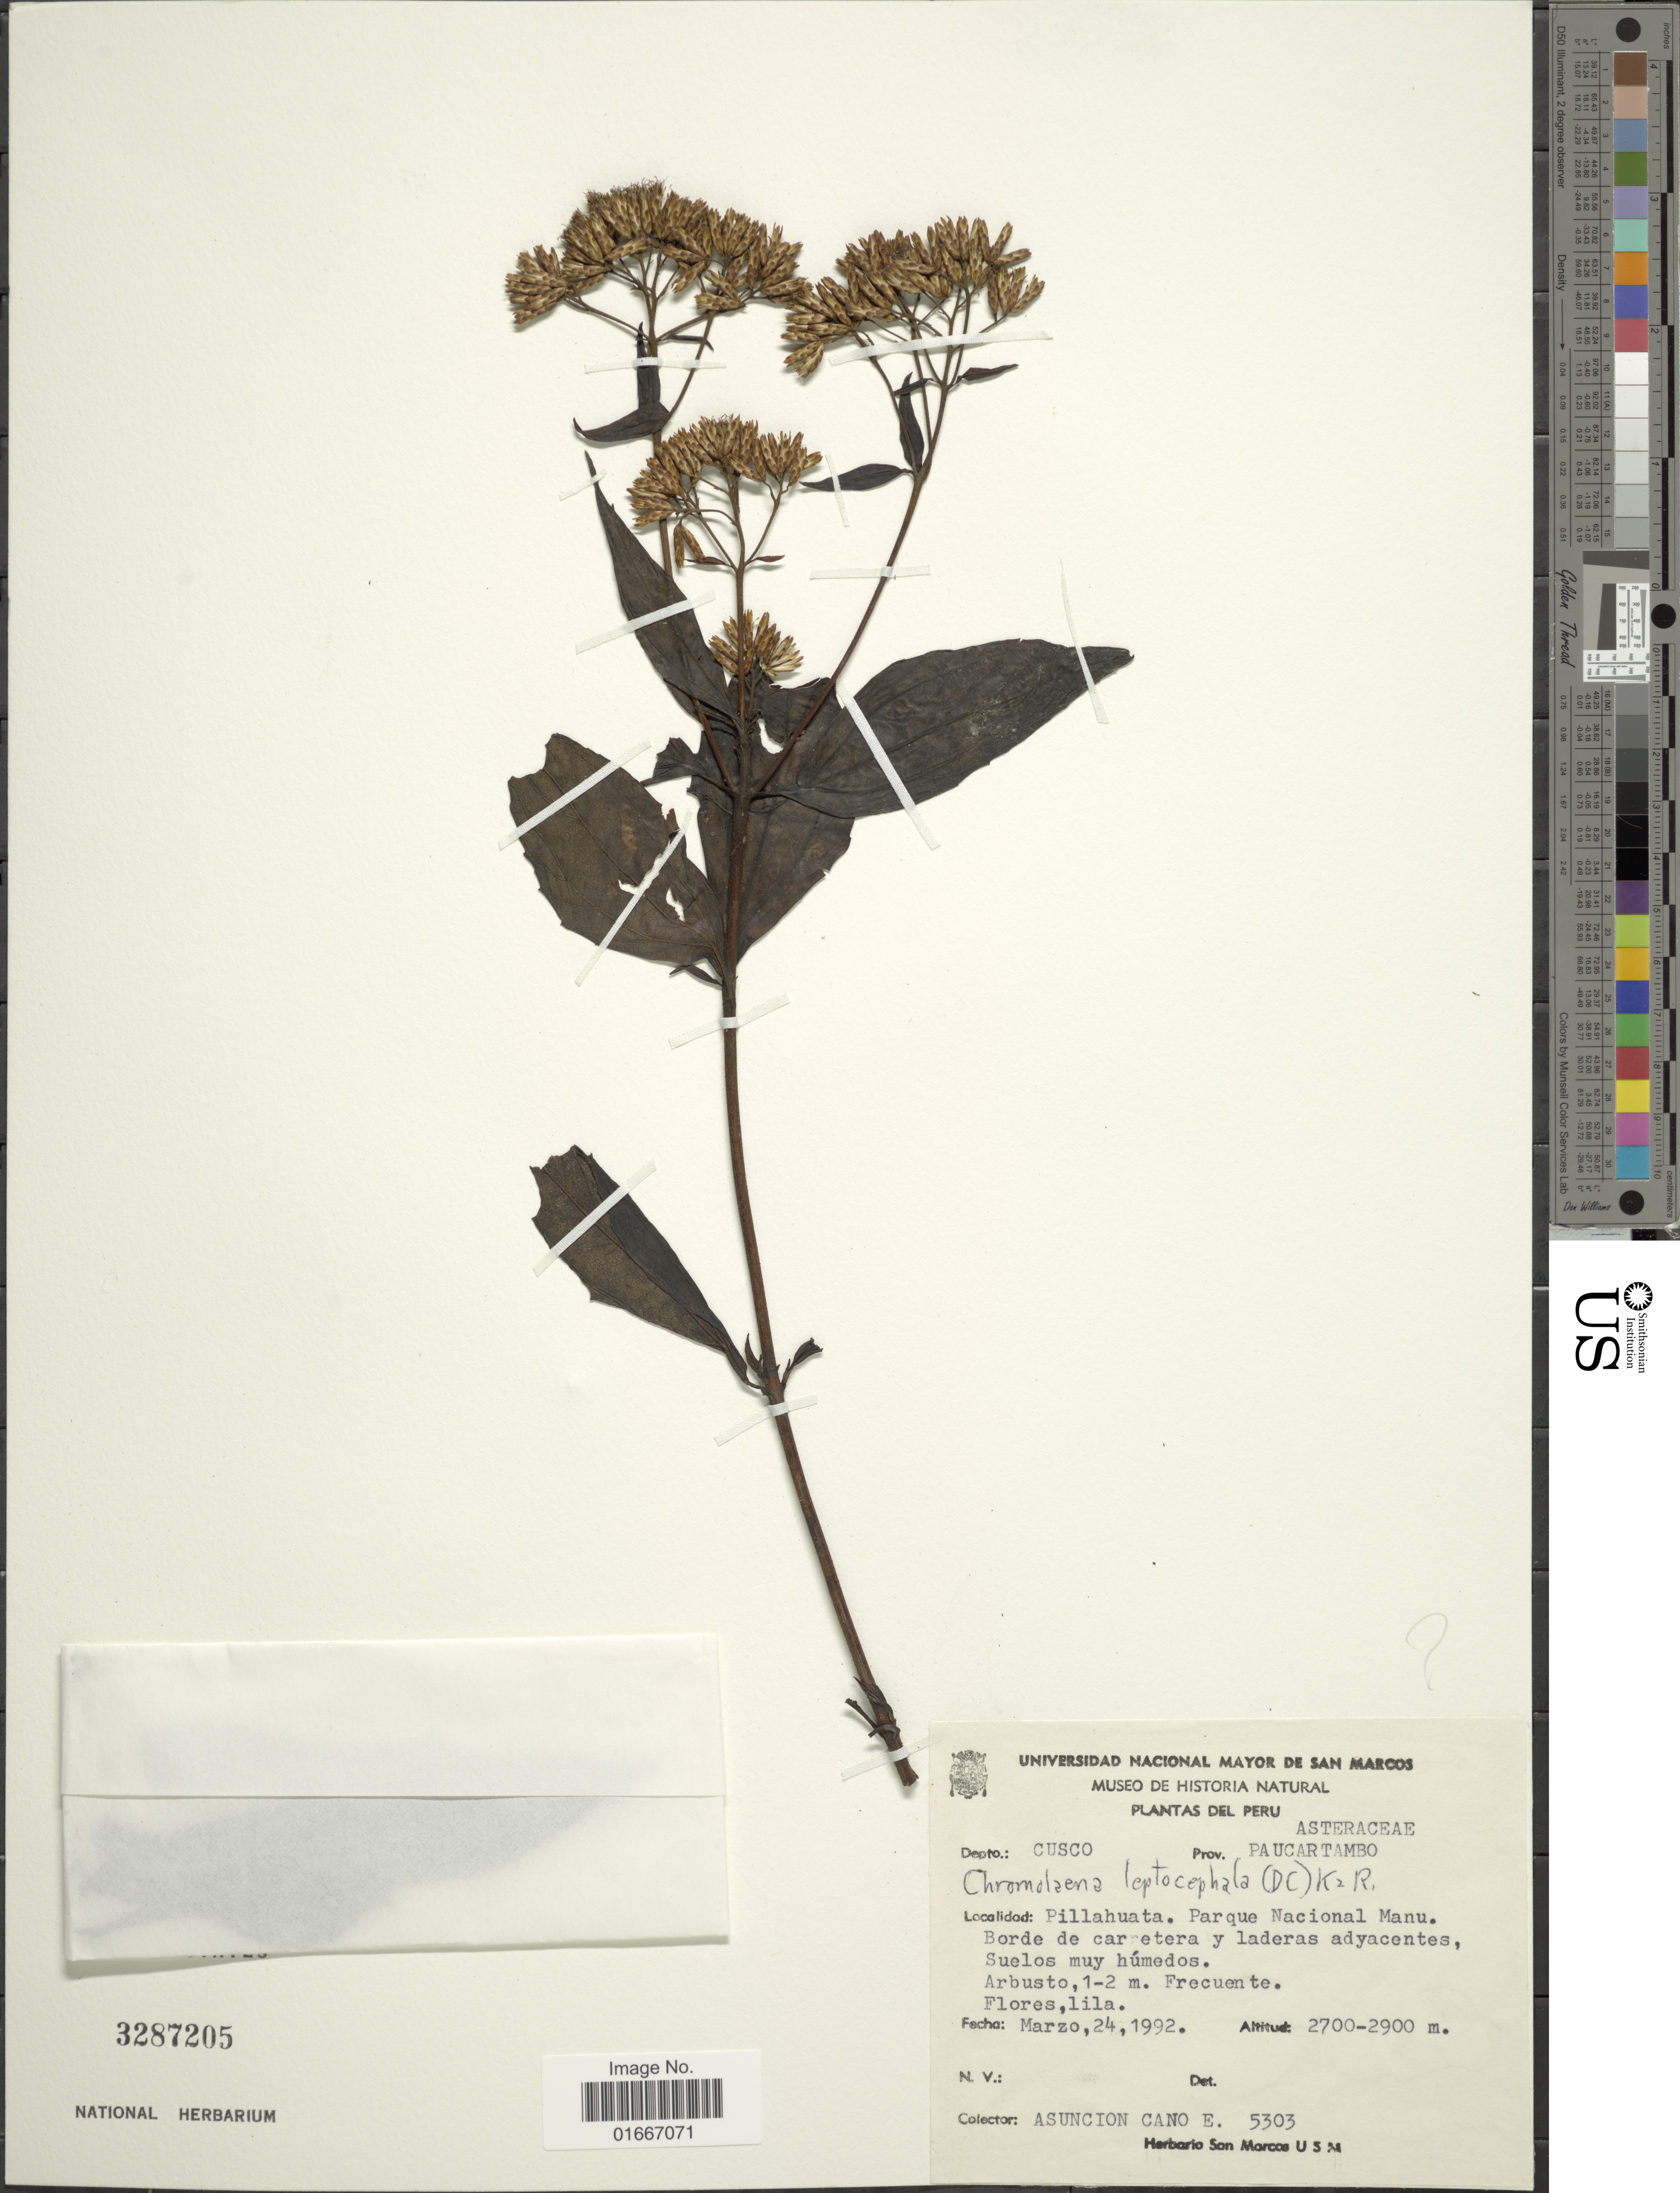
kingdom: Plantae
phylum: Tracheophyta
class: Magnoliopsida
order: Asterales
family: Asteraceae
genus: Chromolaena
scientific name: Chromolaena leptocephala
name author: (DC.) R.M. King & H. Rob.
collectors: A. Cano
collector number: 5303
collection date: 1992-03-24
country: Peru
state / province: Cusco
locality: Peru. Dept.: Cusco Prov. Paucartambo. Pillahuata. Parque Nacional manu.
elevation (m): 2700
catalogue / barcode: US 3287205